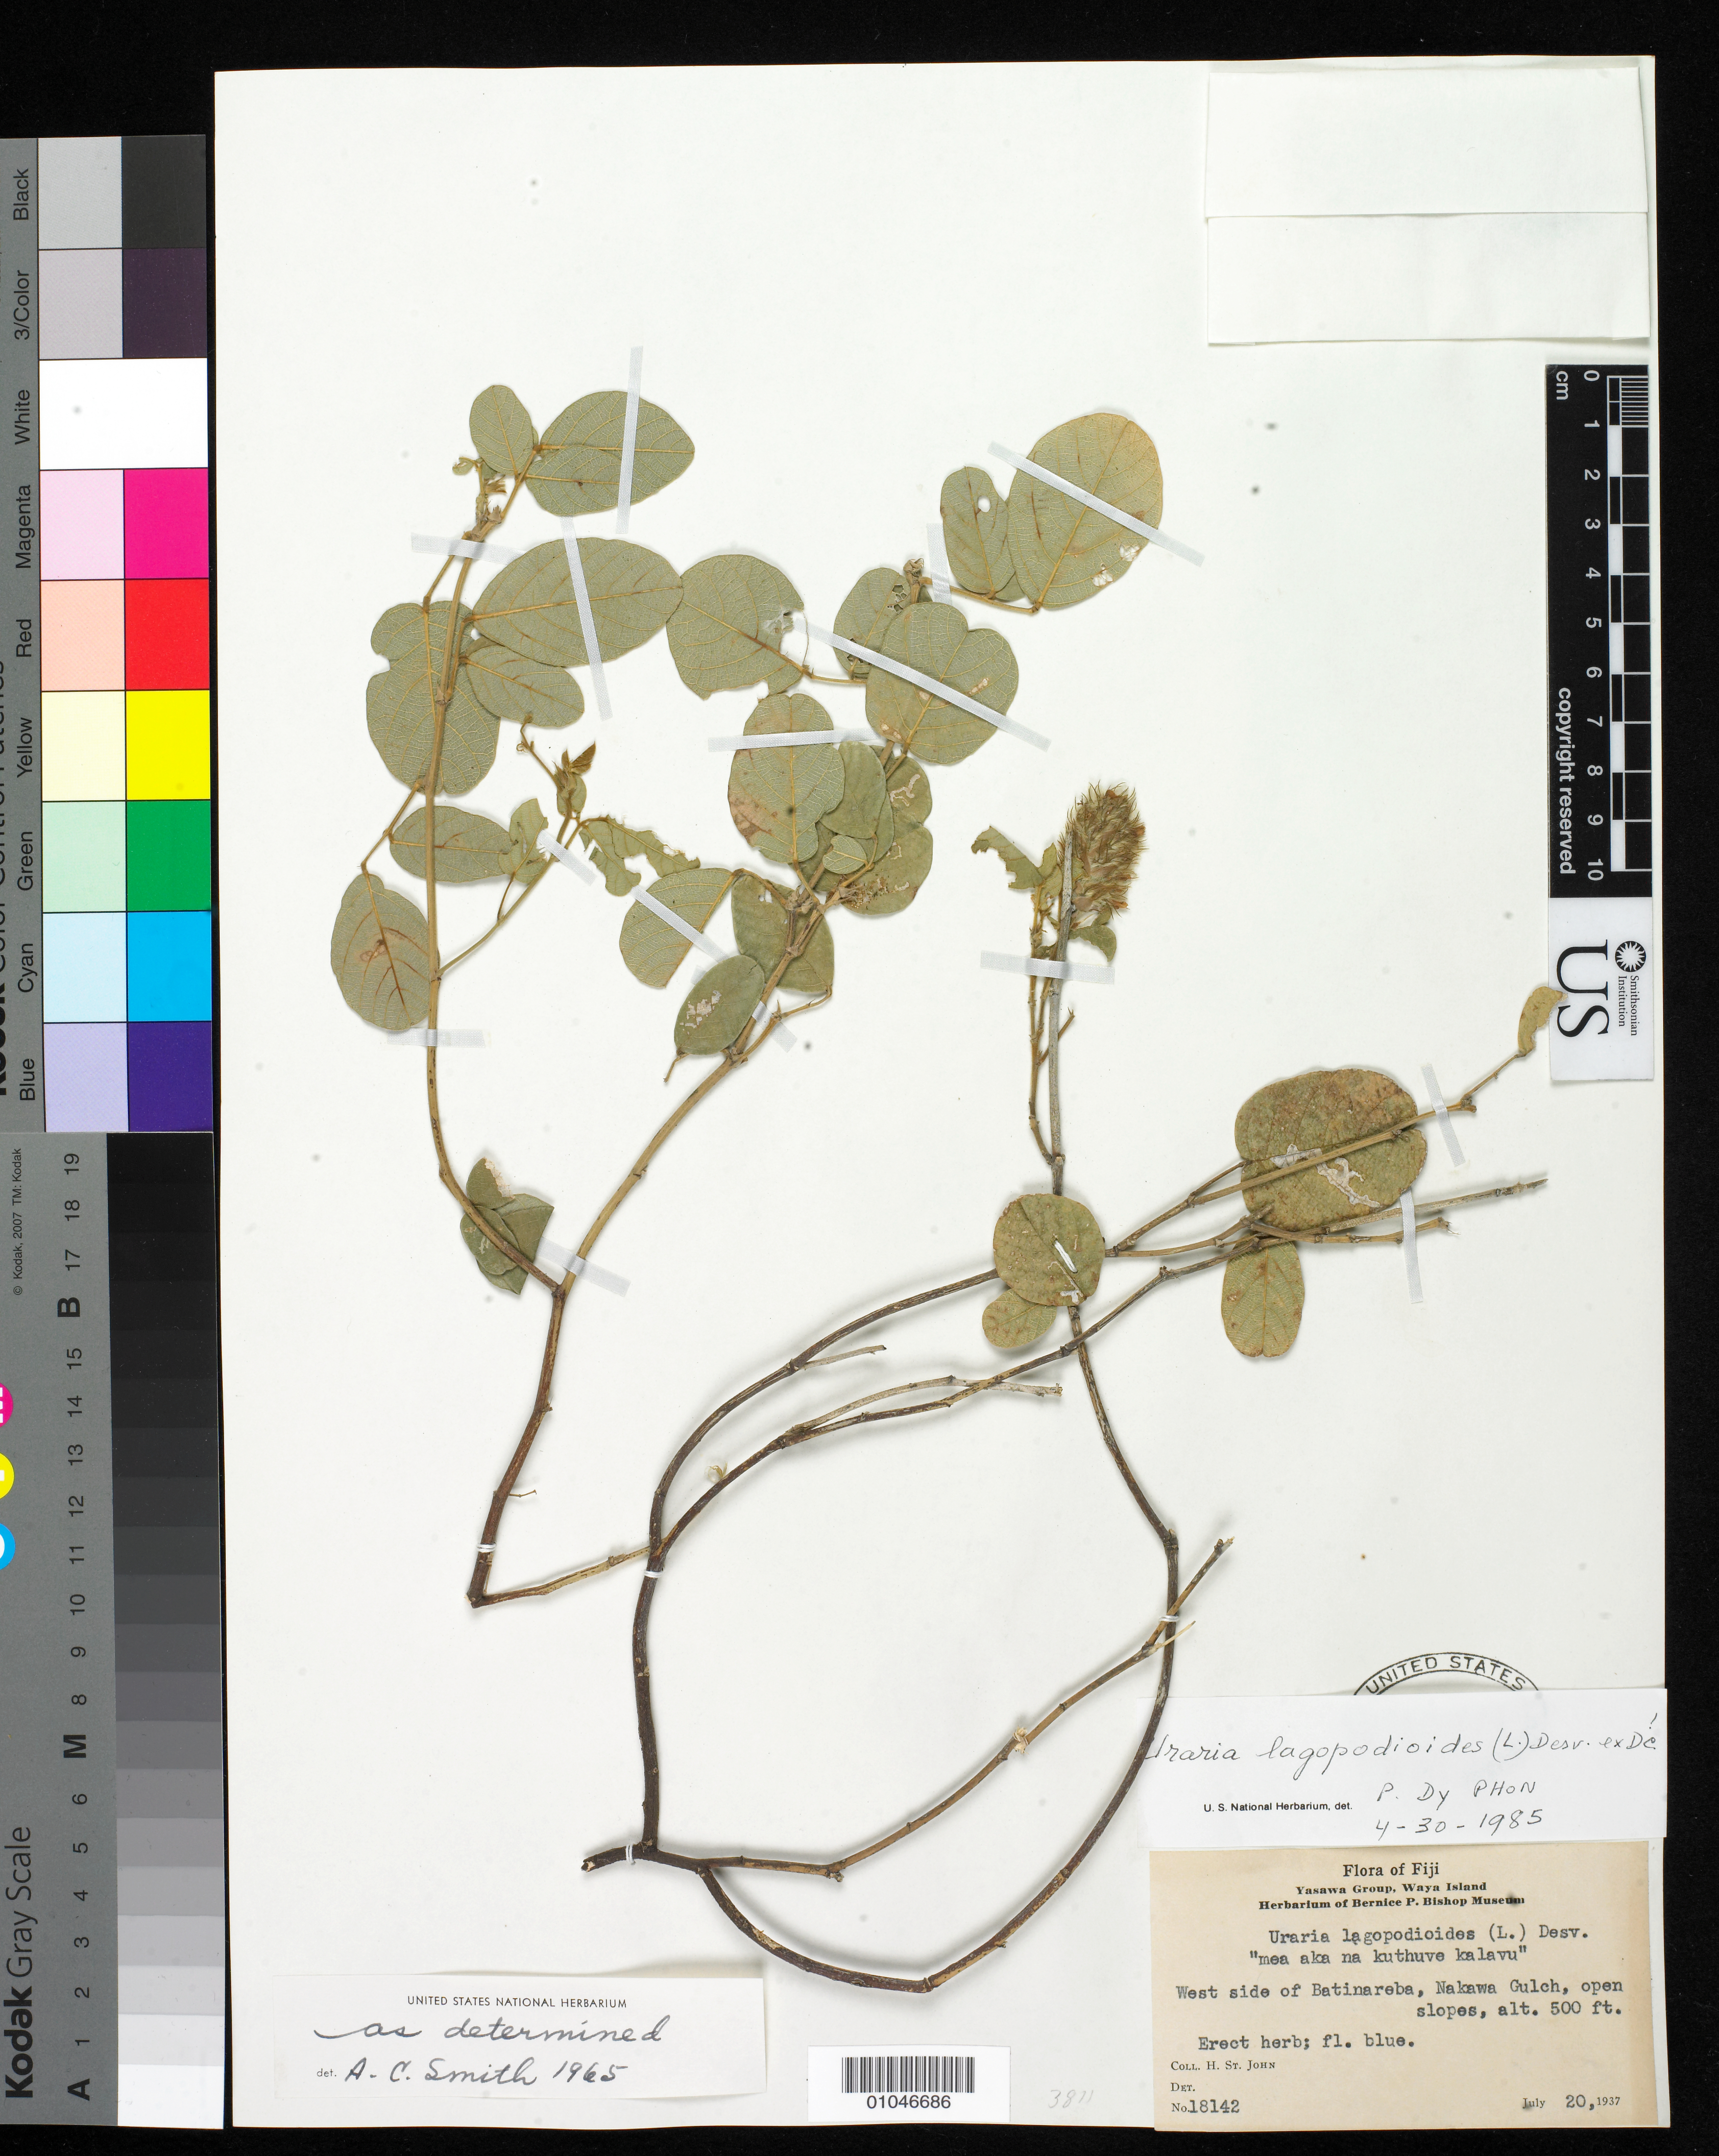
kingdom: Plantae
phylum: Tracheophyta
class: Magnoliopsida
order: Fabales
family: Fabaceae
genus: Uraria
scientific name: Uraria lagopodioides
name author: (L.) Desv. ex DC.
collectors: H. St. John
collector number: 18142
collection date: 1937-07-20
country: Fiji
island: Waya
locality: West side of Batinareba, Nakawa Gulch, open slopes, Waya Island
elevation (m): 152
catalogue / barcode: US 2185771